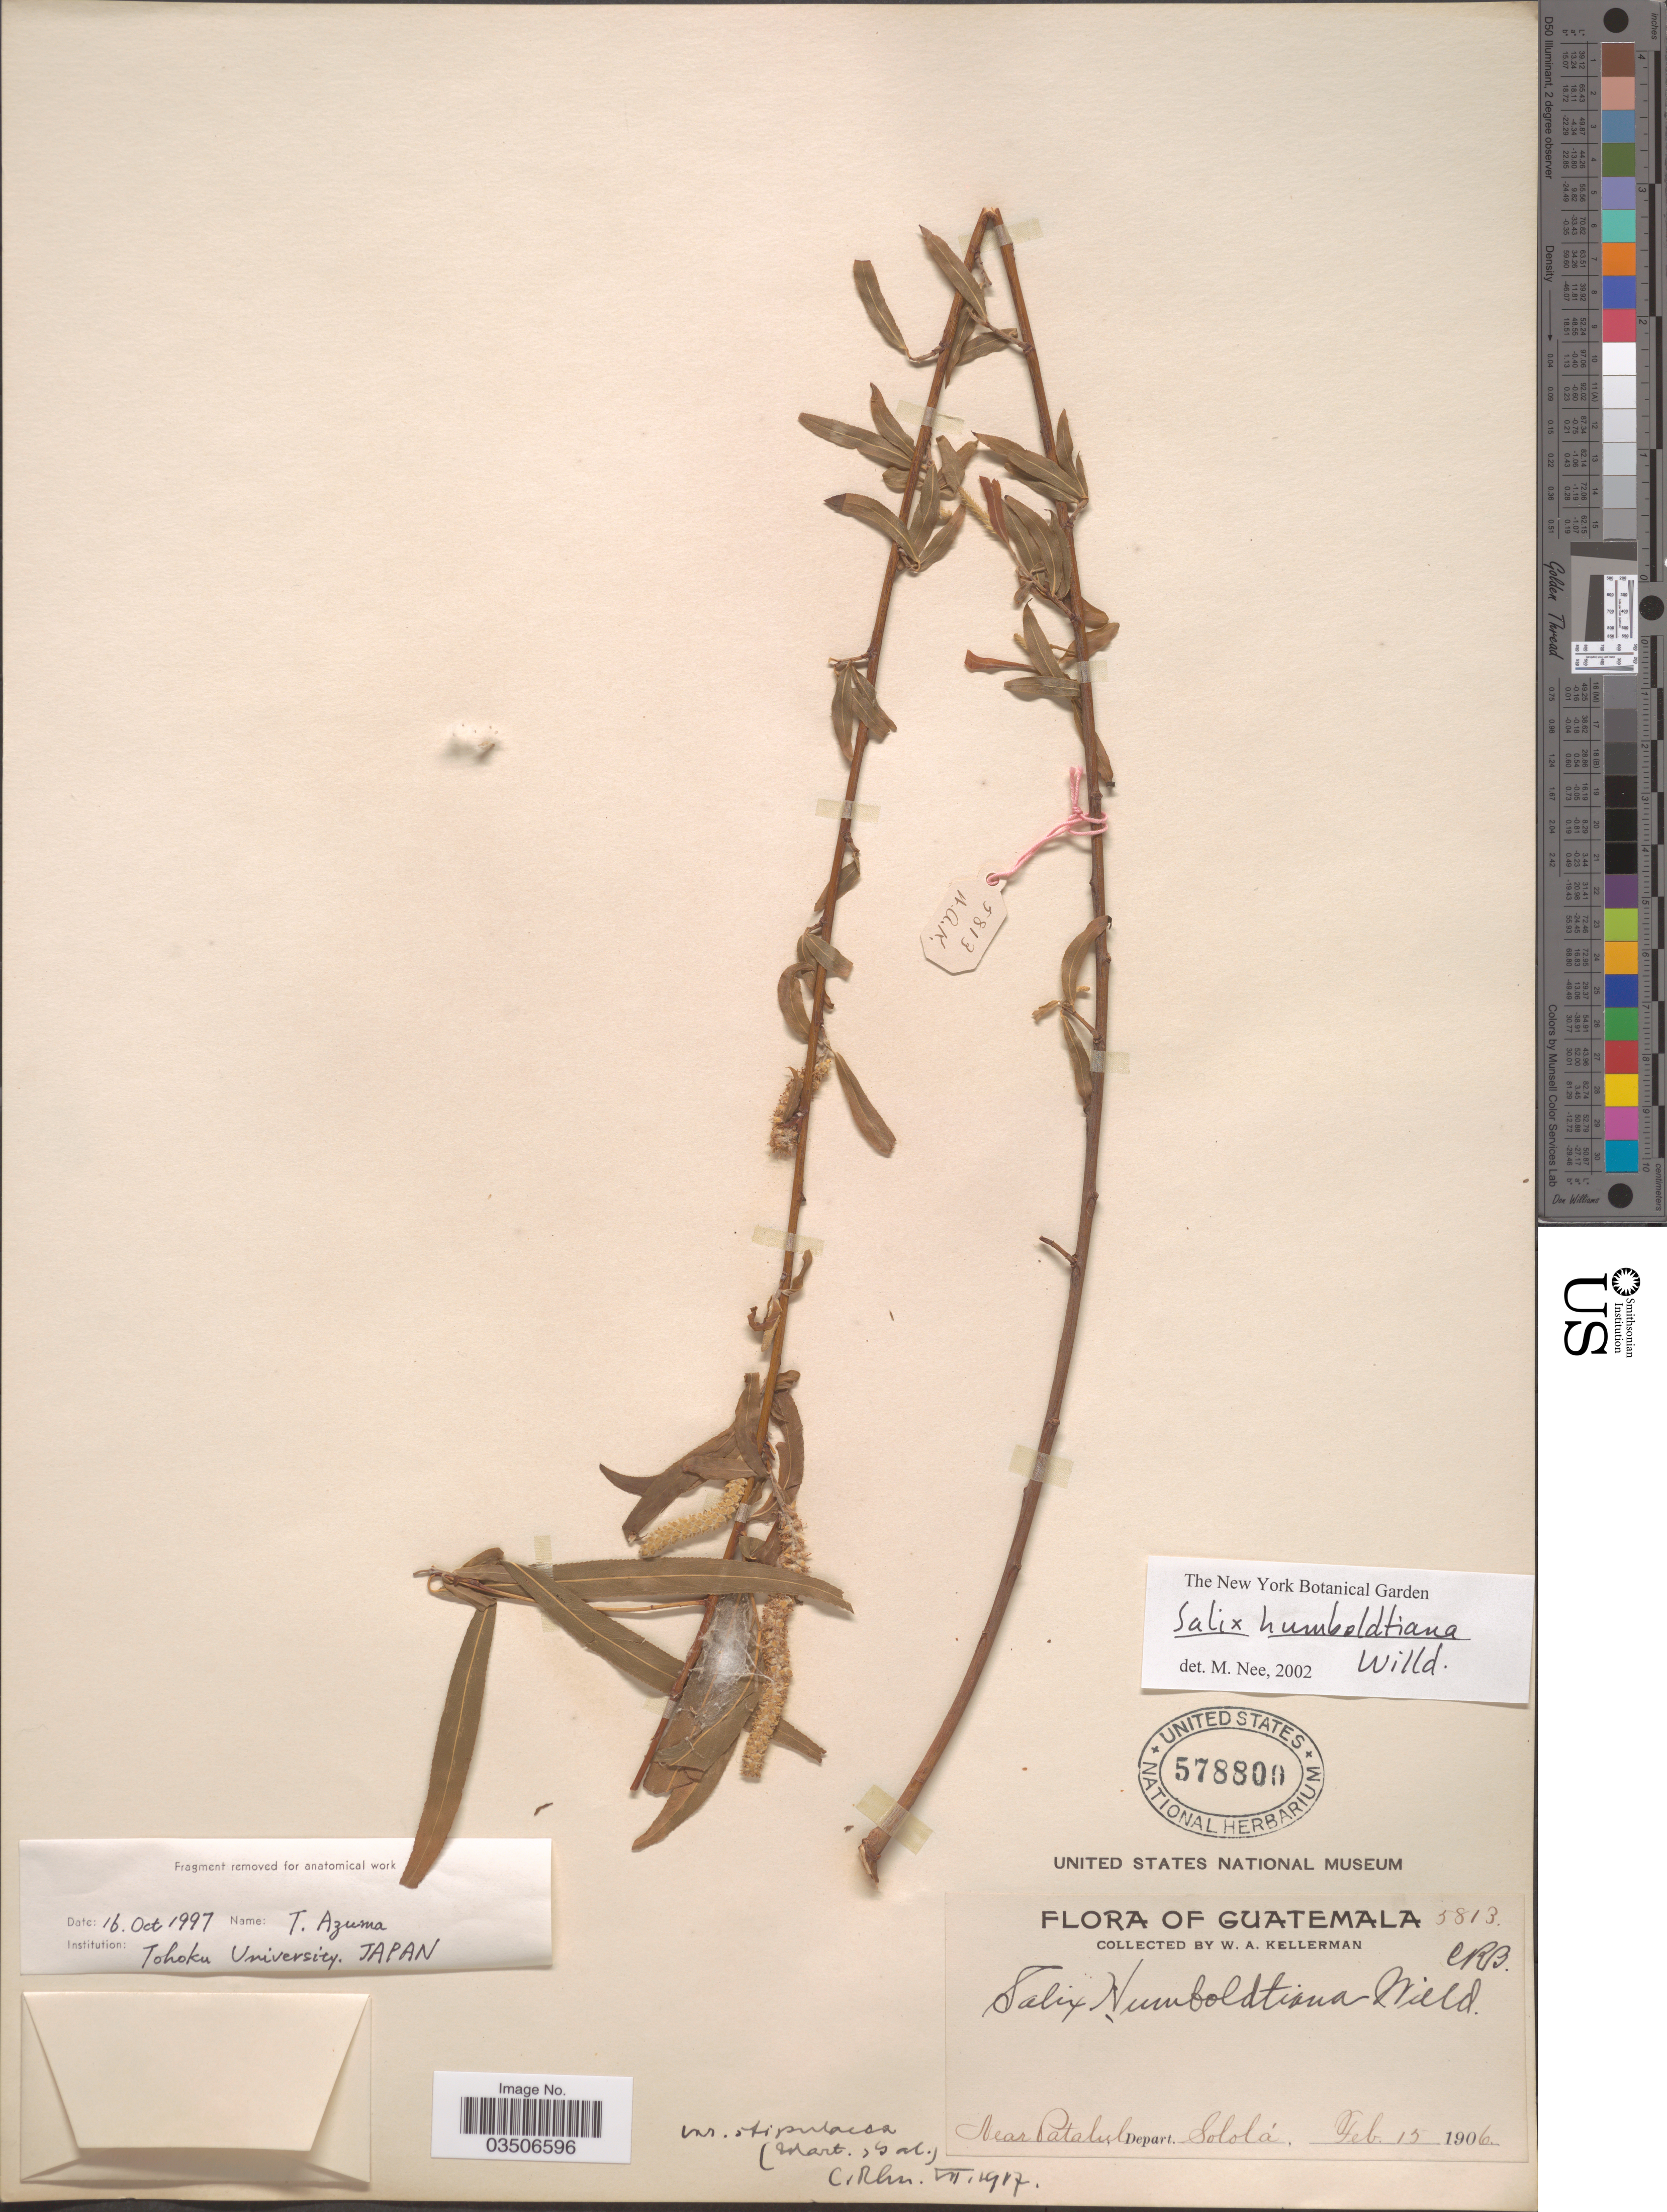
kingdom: Plantae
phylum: Tracheophyta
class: Magnoliopsida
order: Malpighiales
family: Salicaceae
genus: Salix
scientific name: Salix humboldtiana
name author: Willd.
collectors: W. Kellerman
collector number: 5813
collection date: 1906-02-15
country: Guatemala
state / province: Sololá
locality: Near Patalul, Depart. Sololá.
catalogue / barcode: US 578800